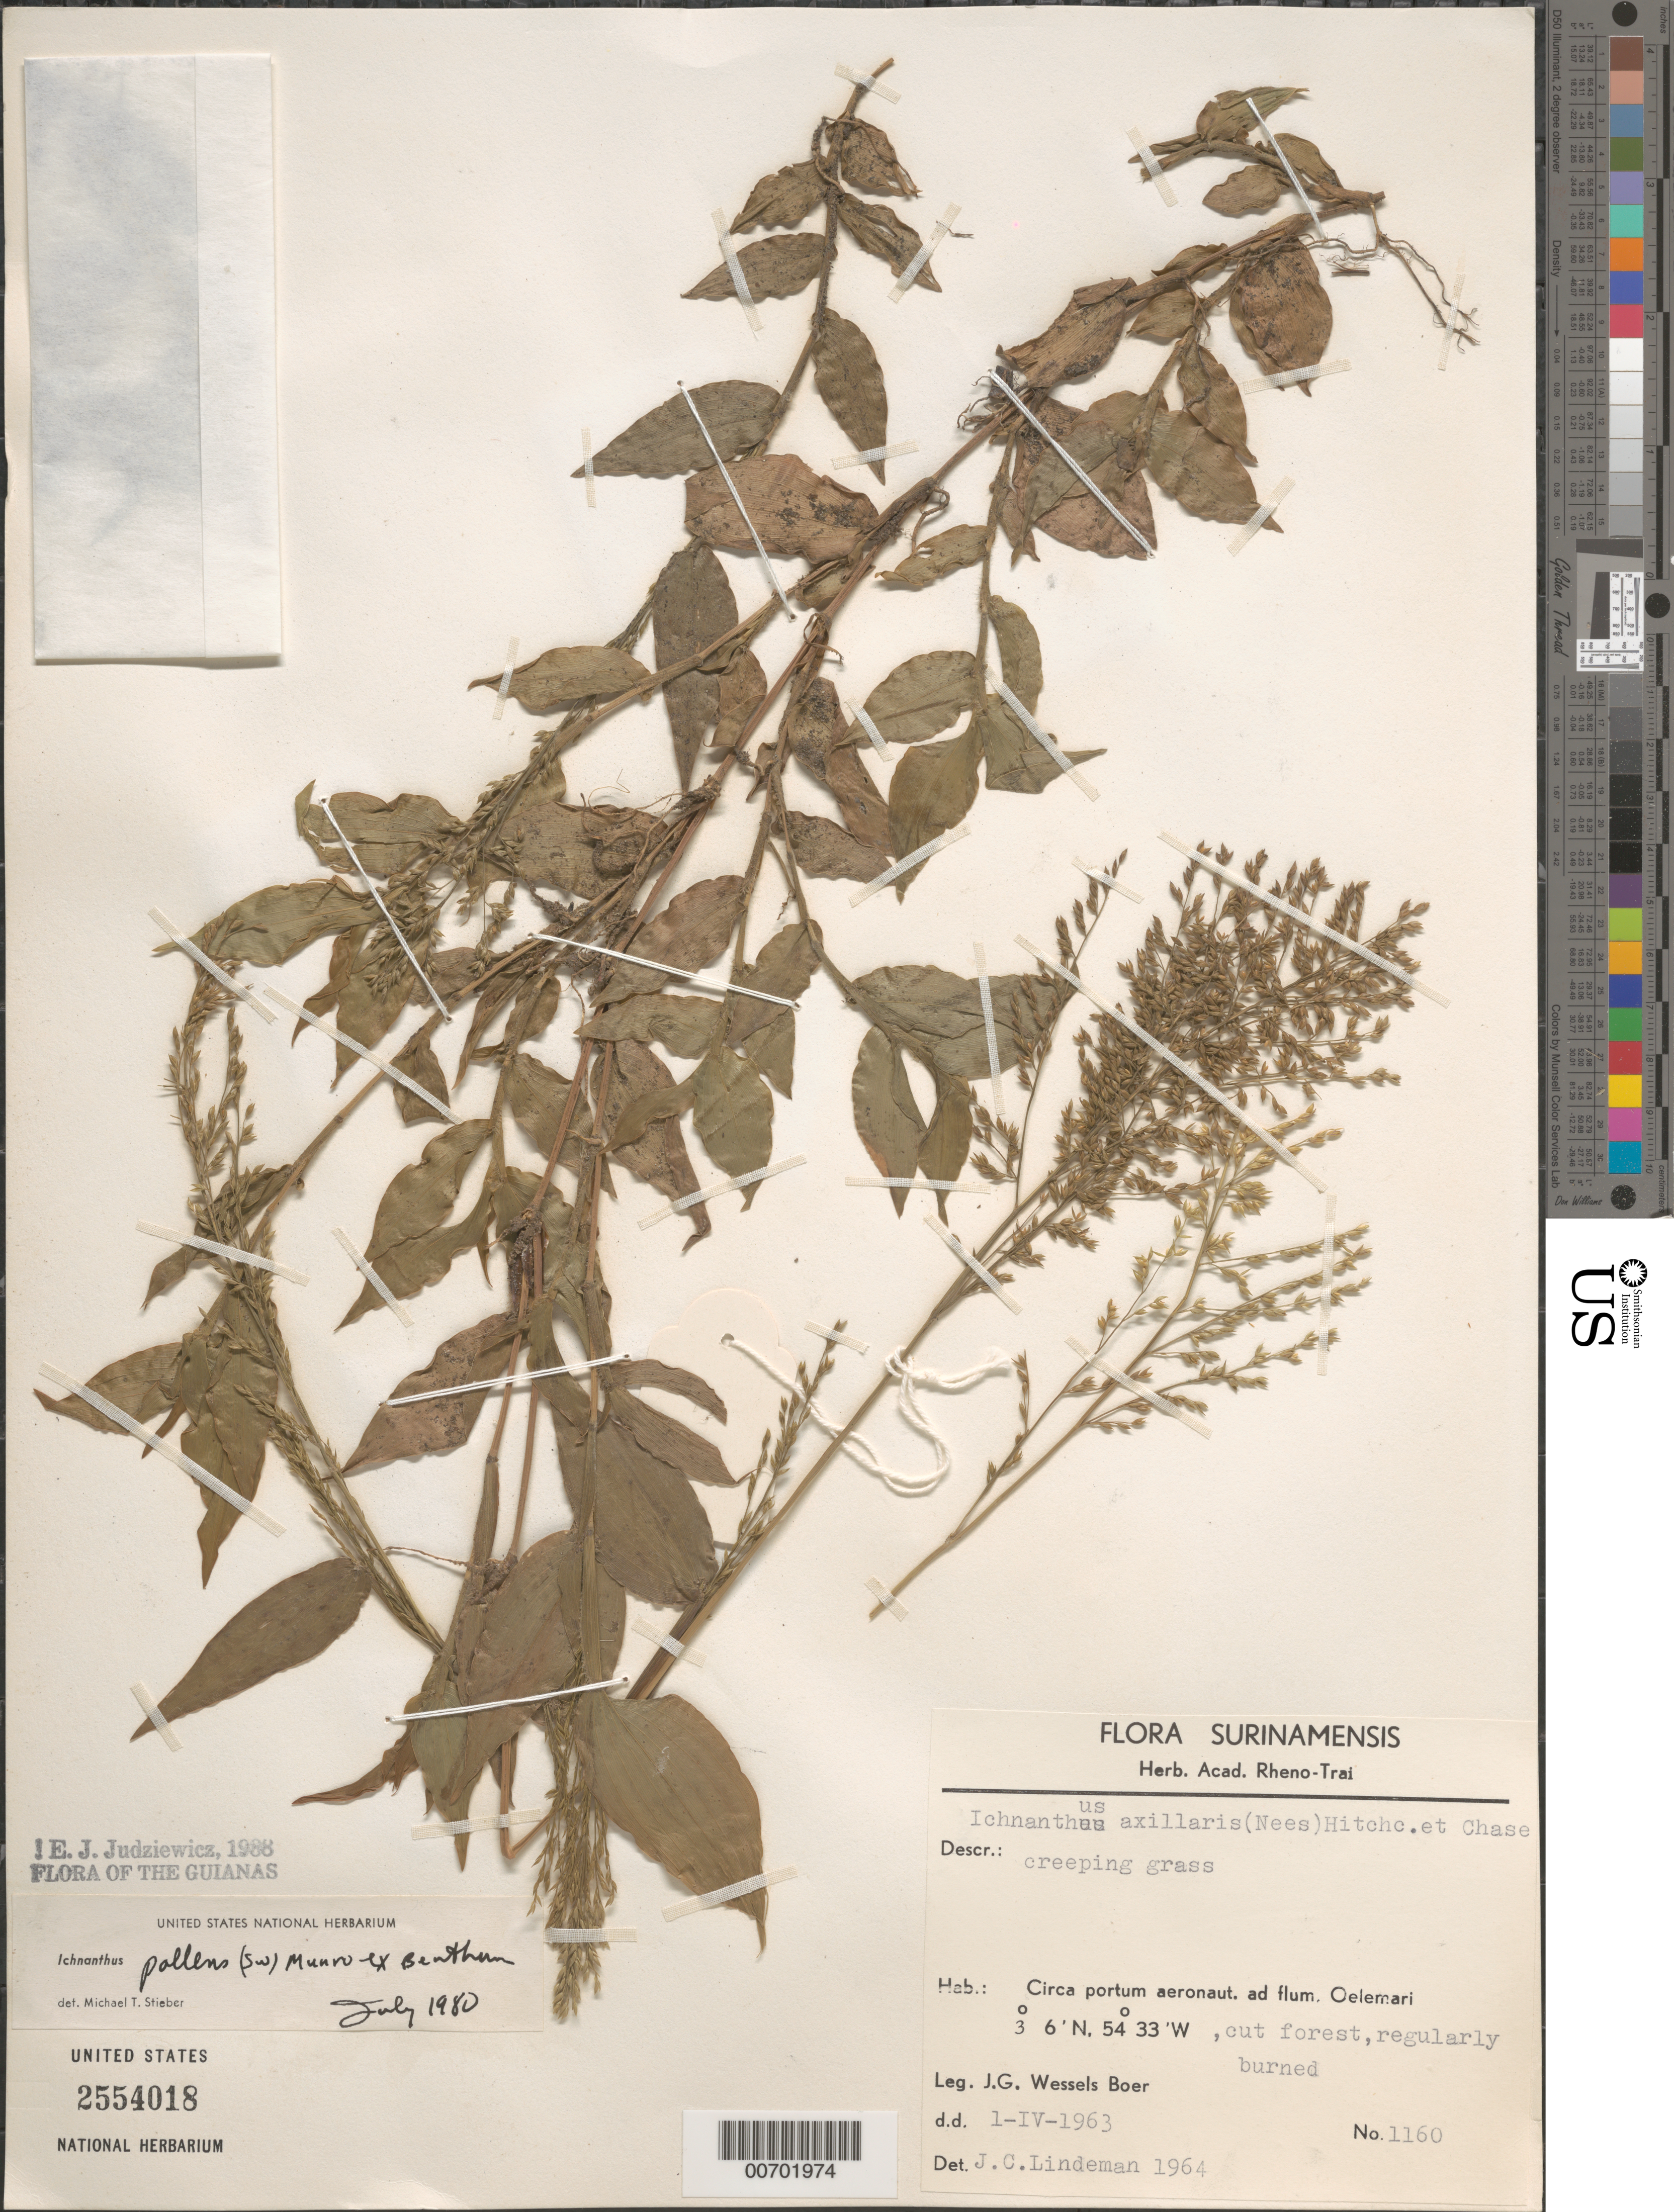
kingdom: Plantae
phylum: Tracheophyta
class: Liliopsida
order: Poales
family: Poaceae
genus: Ichnanthus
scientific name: Ichnanthus pallens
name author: (Sw.) Munro ex Benth.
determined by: Judziewicz, E. J.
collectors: J. G. Wessels Boer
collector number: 1160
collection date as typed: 1-Apr-63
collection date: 1963-04-01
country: Suriname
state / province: Sipaliwini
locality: Oelemari R., between river and airstrip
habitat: Cut forest, regularly burned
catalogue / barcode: US 2554018